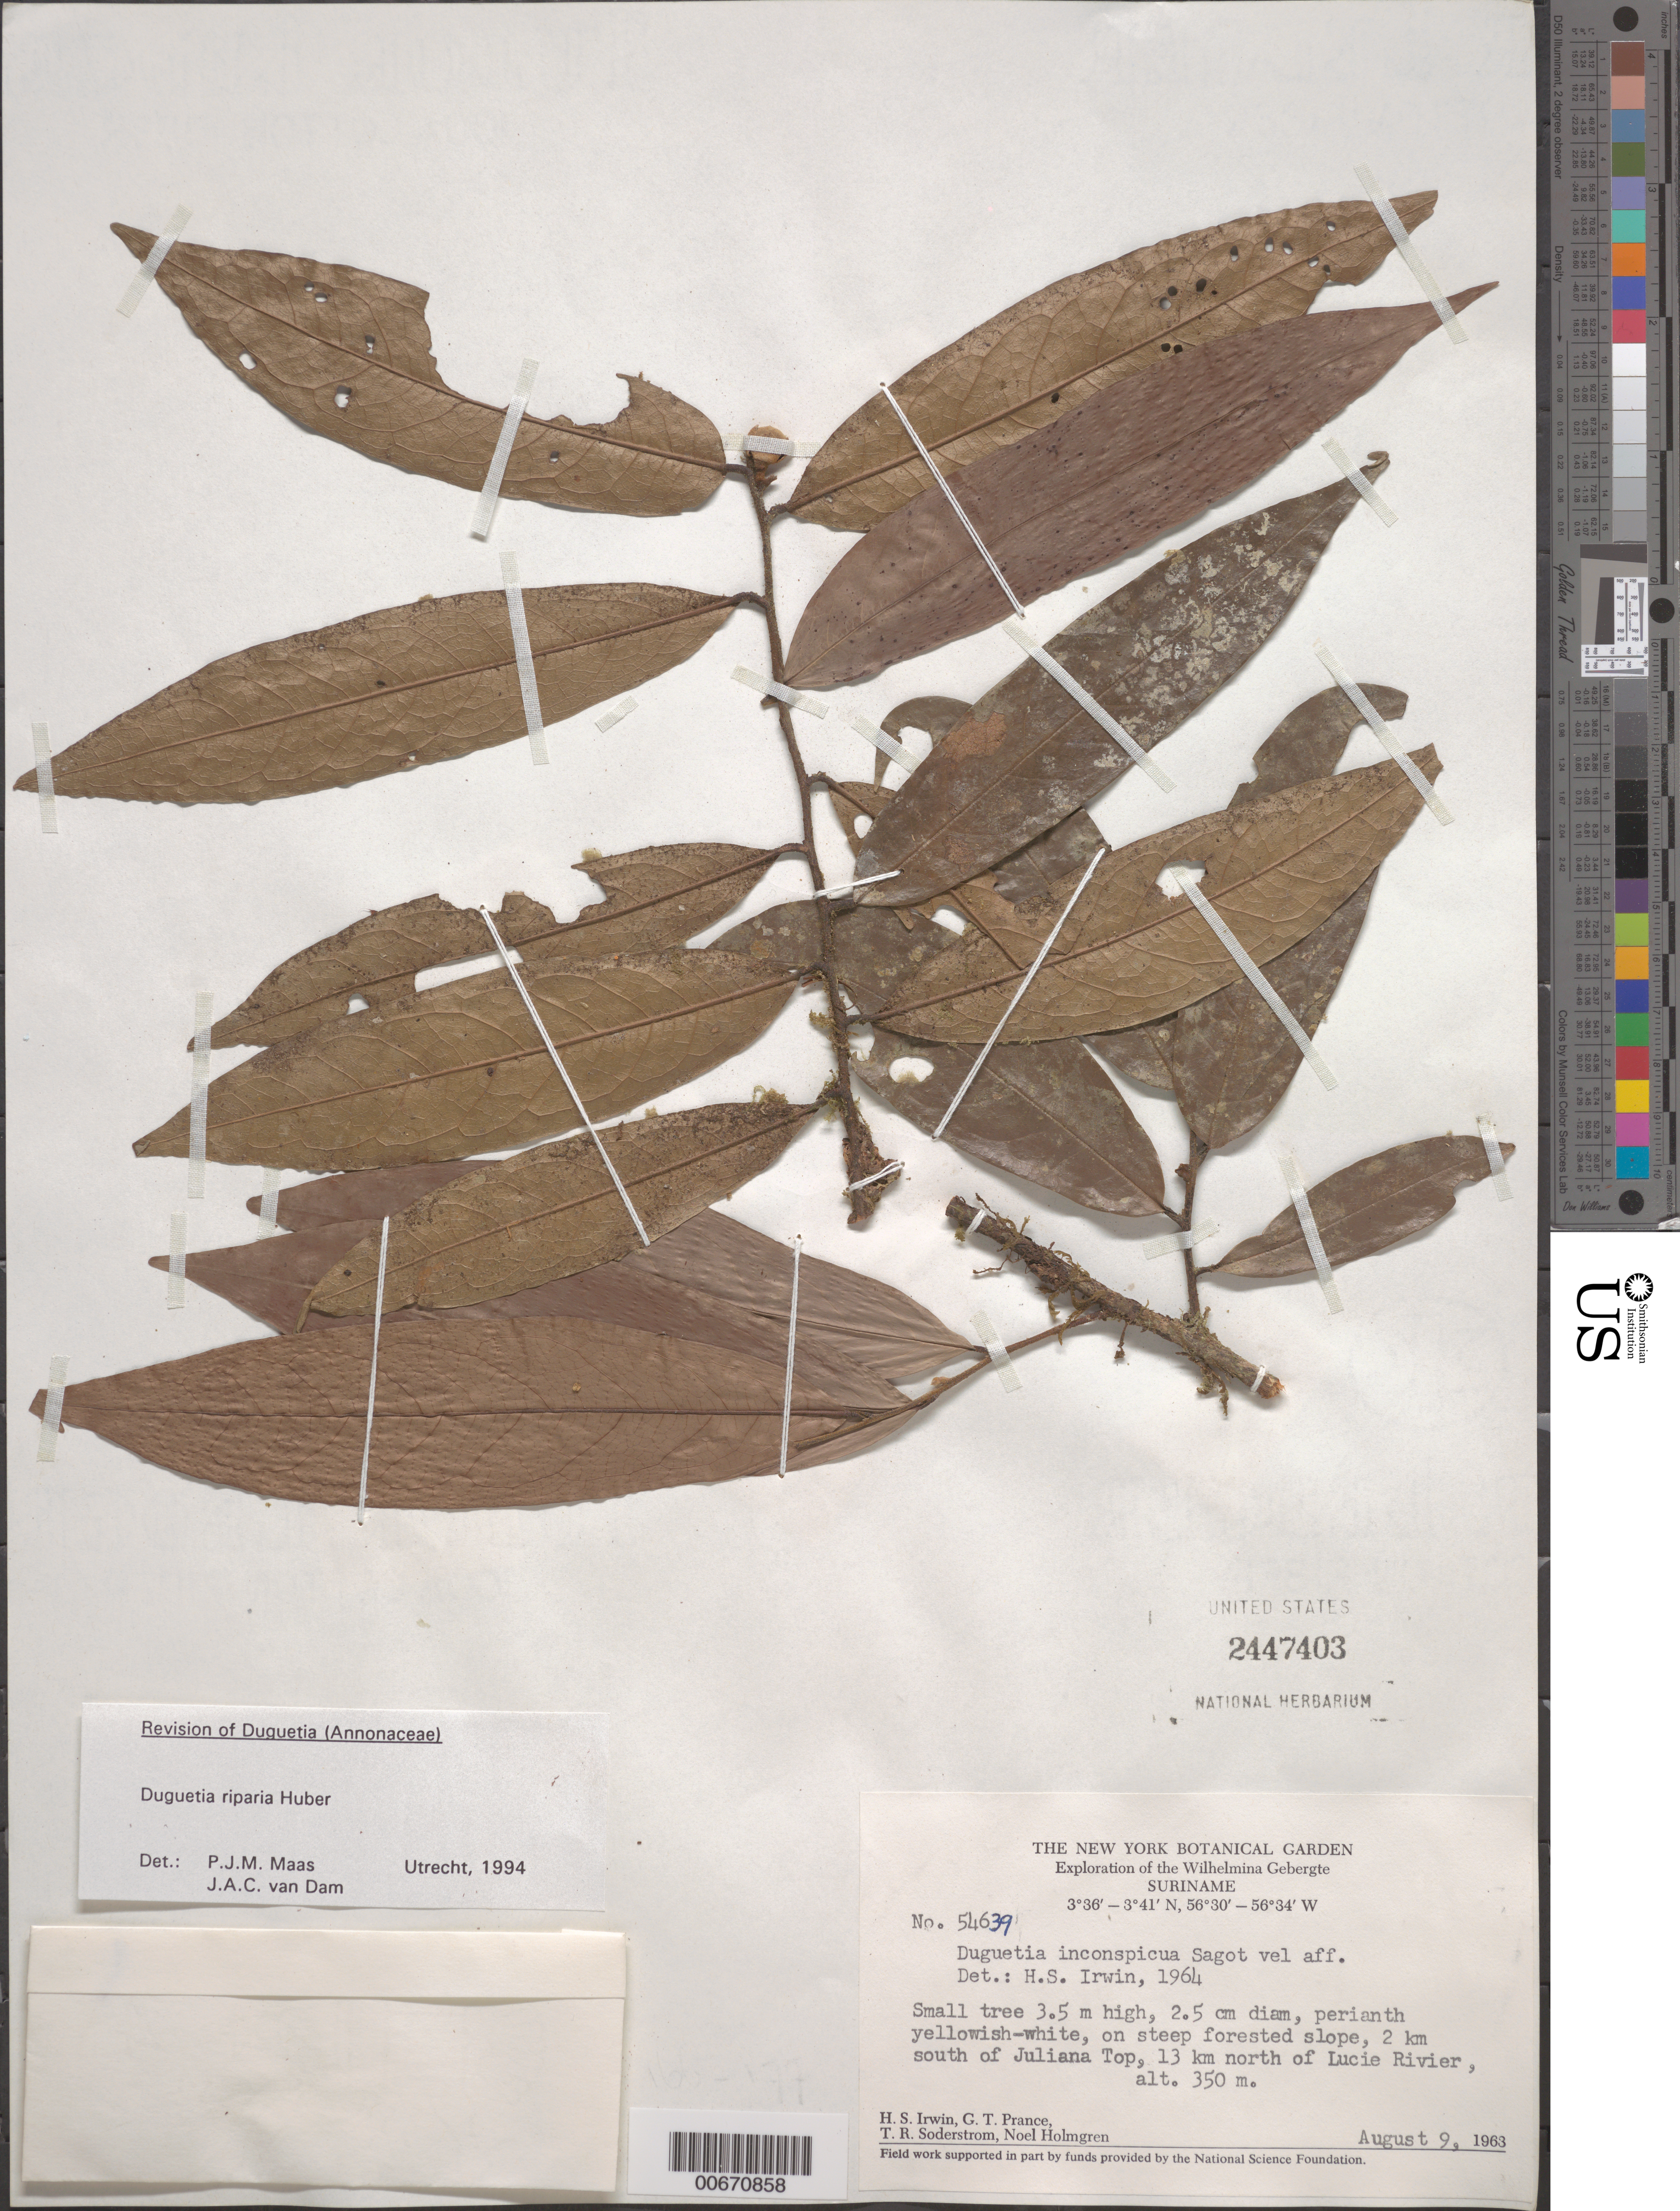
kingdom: Plantae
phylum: Tracheophyta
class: Magnoliopsida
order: Magnoliales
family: Annonaceae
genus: Duguetia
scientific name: Duguetia riparia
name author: Huber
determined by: Maas, P. J.; Dam, J. A.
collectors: H. Irwin, G. T. Prance, T. R. Soderstrom & N. H. Holmgren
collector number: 54639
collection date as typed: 9-Aug-63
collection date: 1963-08-09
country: Suriname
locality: Wilhelminagebergte (Wilhelmina Mts.), 2 km S of Juliana Top, 13 km N of Lucie R.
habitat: Steep forested slope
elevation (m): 350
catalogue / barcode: US 2447403